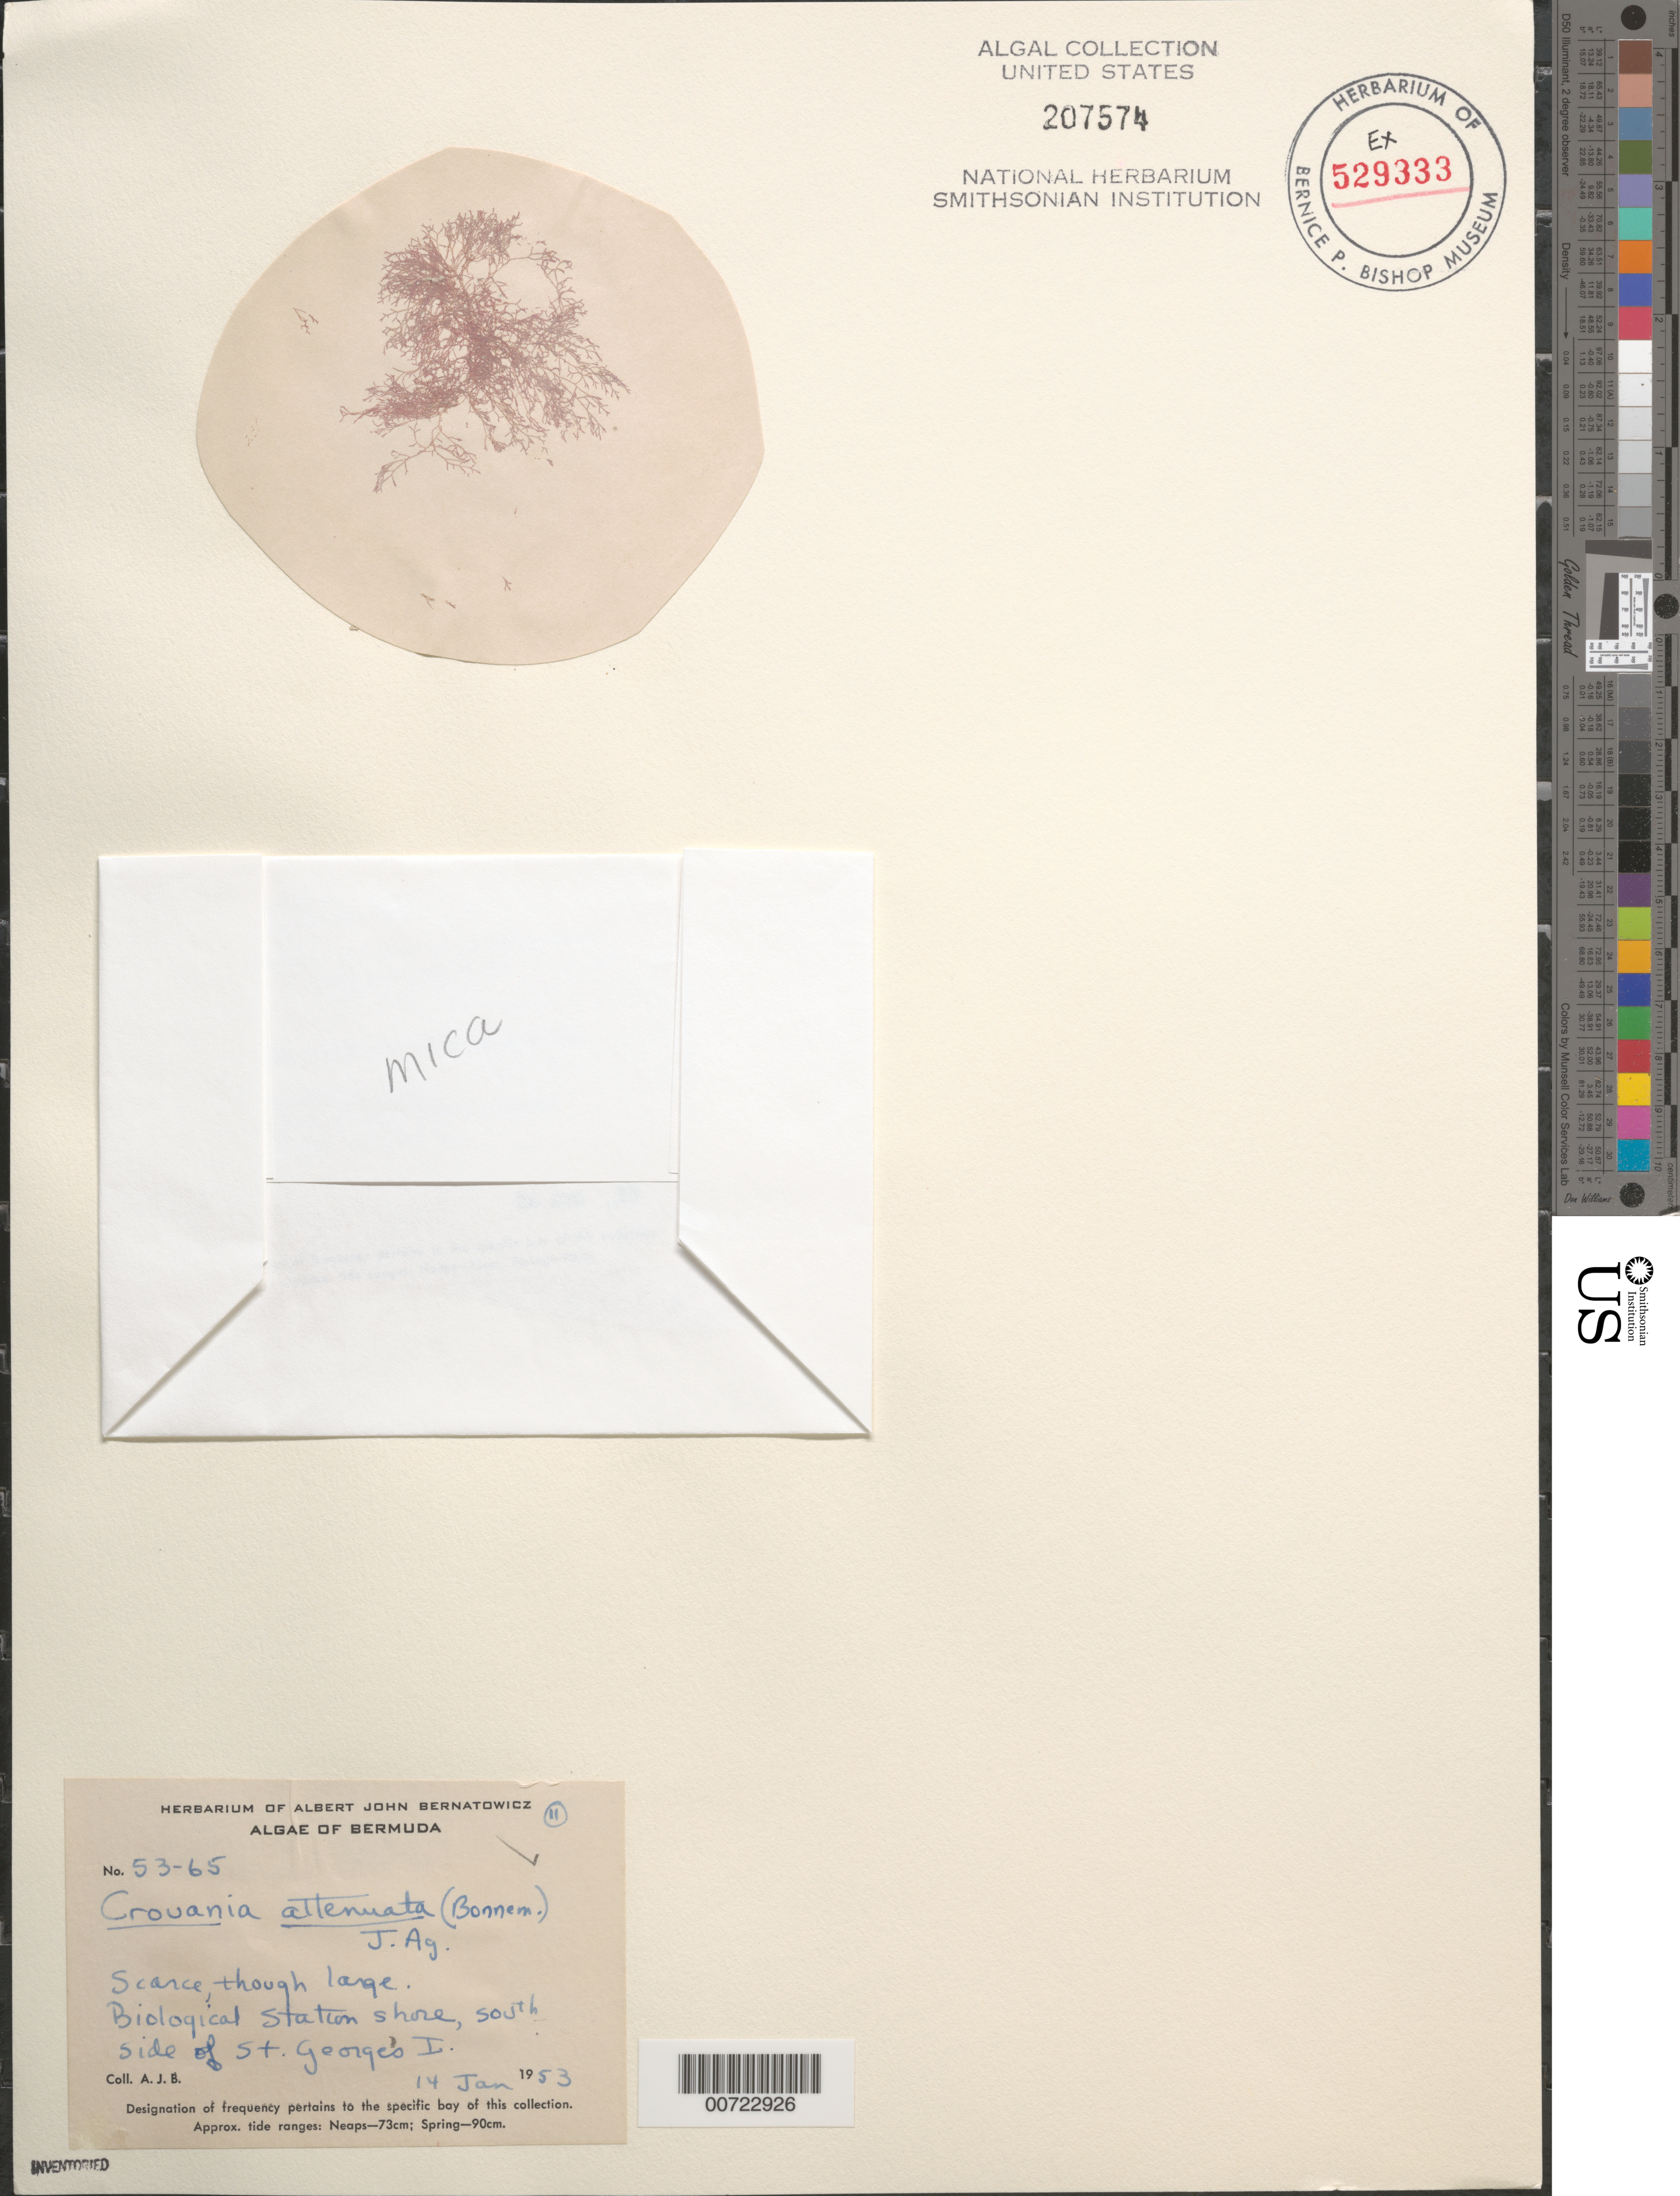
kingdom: Plantae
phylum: Rhodophyta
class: Florideophyceae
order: Ceramiales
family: Callithamniaceae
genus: Crouania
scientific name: Crouania attenuata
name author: (C. Agardh) J. Agardh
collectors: A. Bernatowicz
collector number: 53-65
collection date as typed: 14 Jan 1953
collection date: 1953-01-14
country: Bermuda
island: St. George's Island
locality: Biological Station shore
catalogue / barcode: US 207574